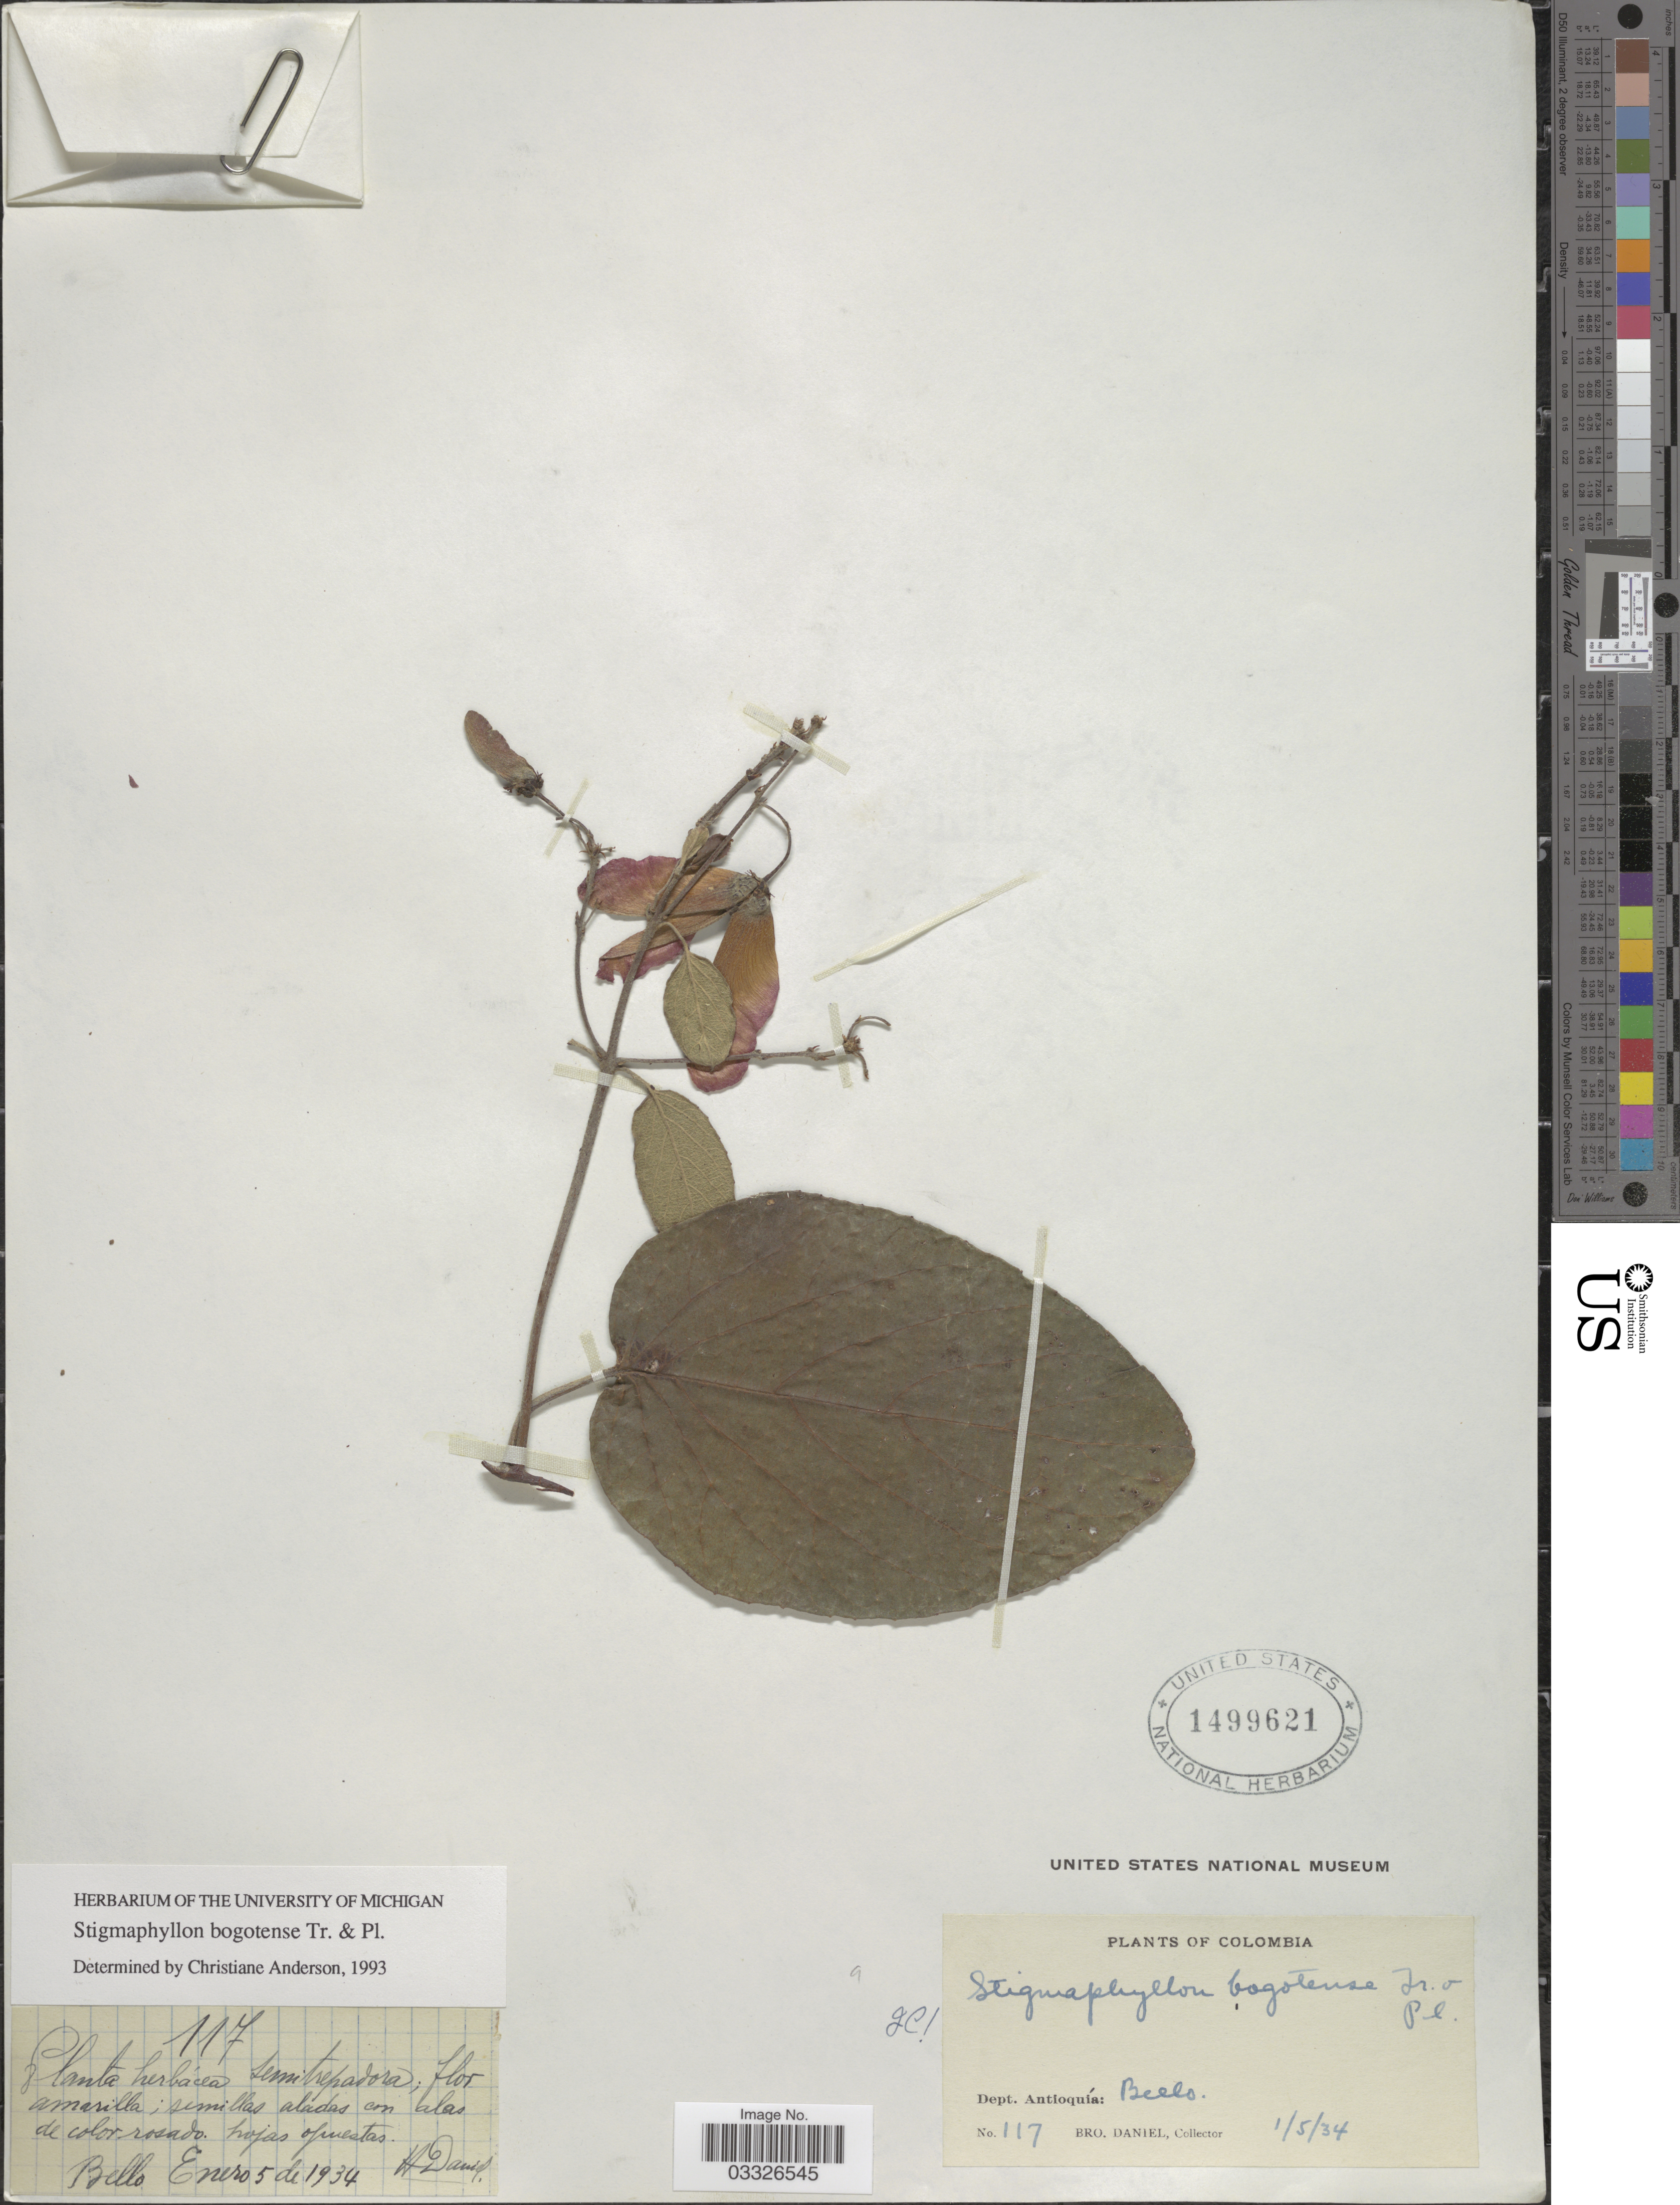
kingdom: Plantae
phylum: Tracheophyta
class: Magnoliopsida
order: Malpighiales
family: Malpighiaceae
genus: Stigmaphyllon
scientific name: Stigmaphyllon bogotense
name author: Triana & Planch.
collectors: Bro. Daniel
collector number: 117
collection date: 1934-01-05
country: Colombia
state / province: Antioquia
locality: Dept. Antioquía: Bello.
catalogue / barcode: US 1499621